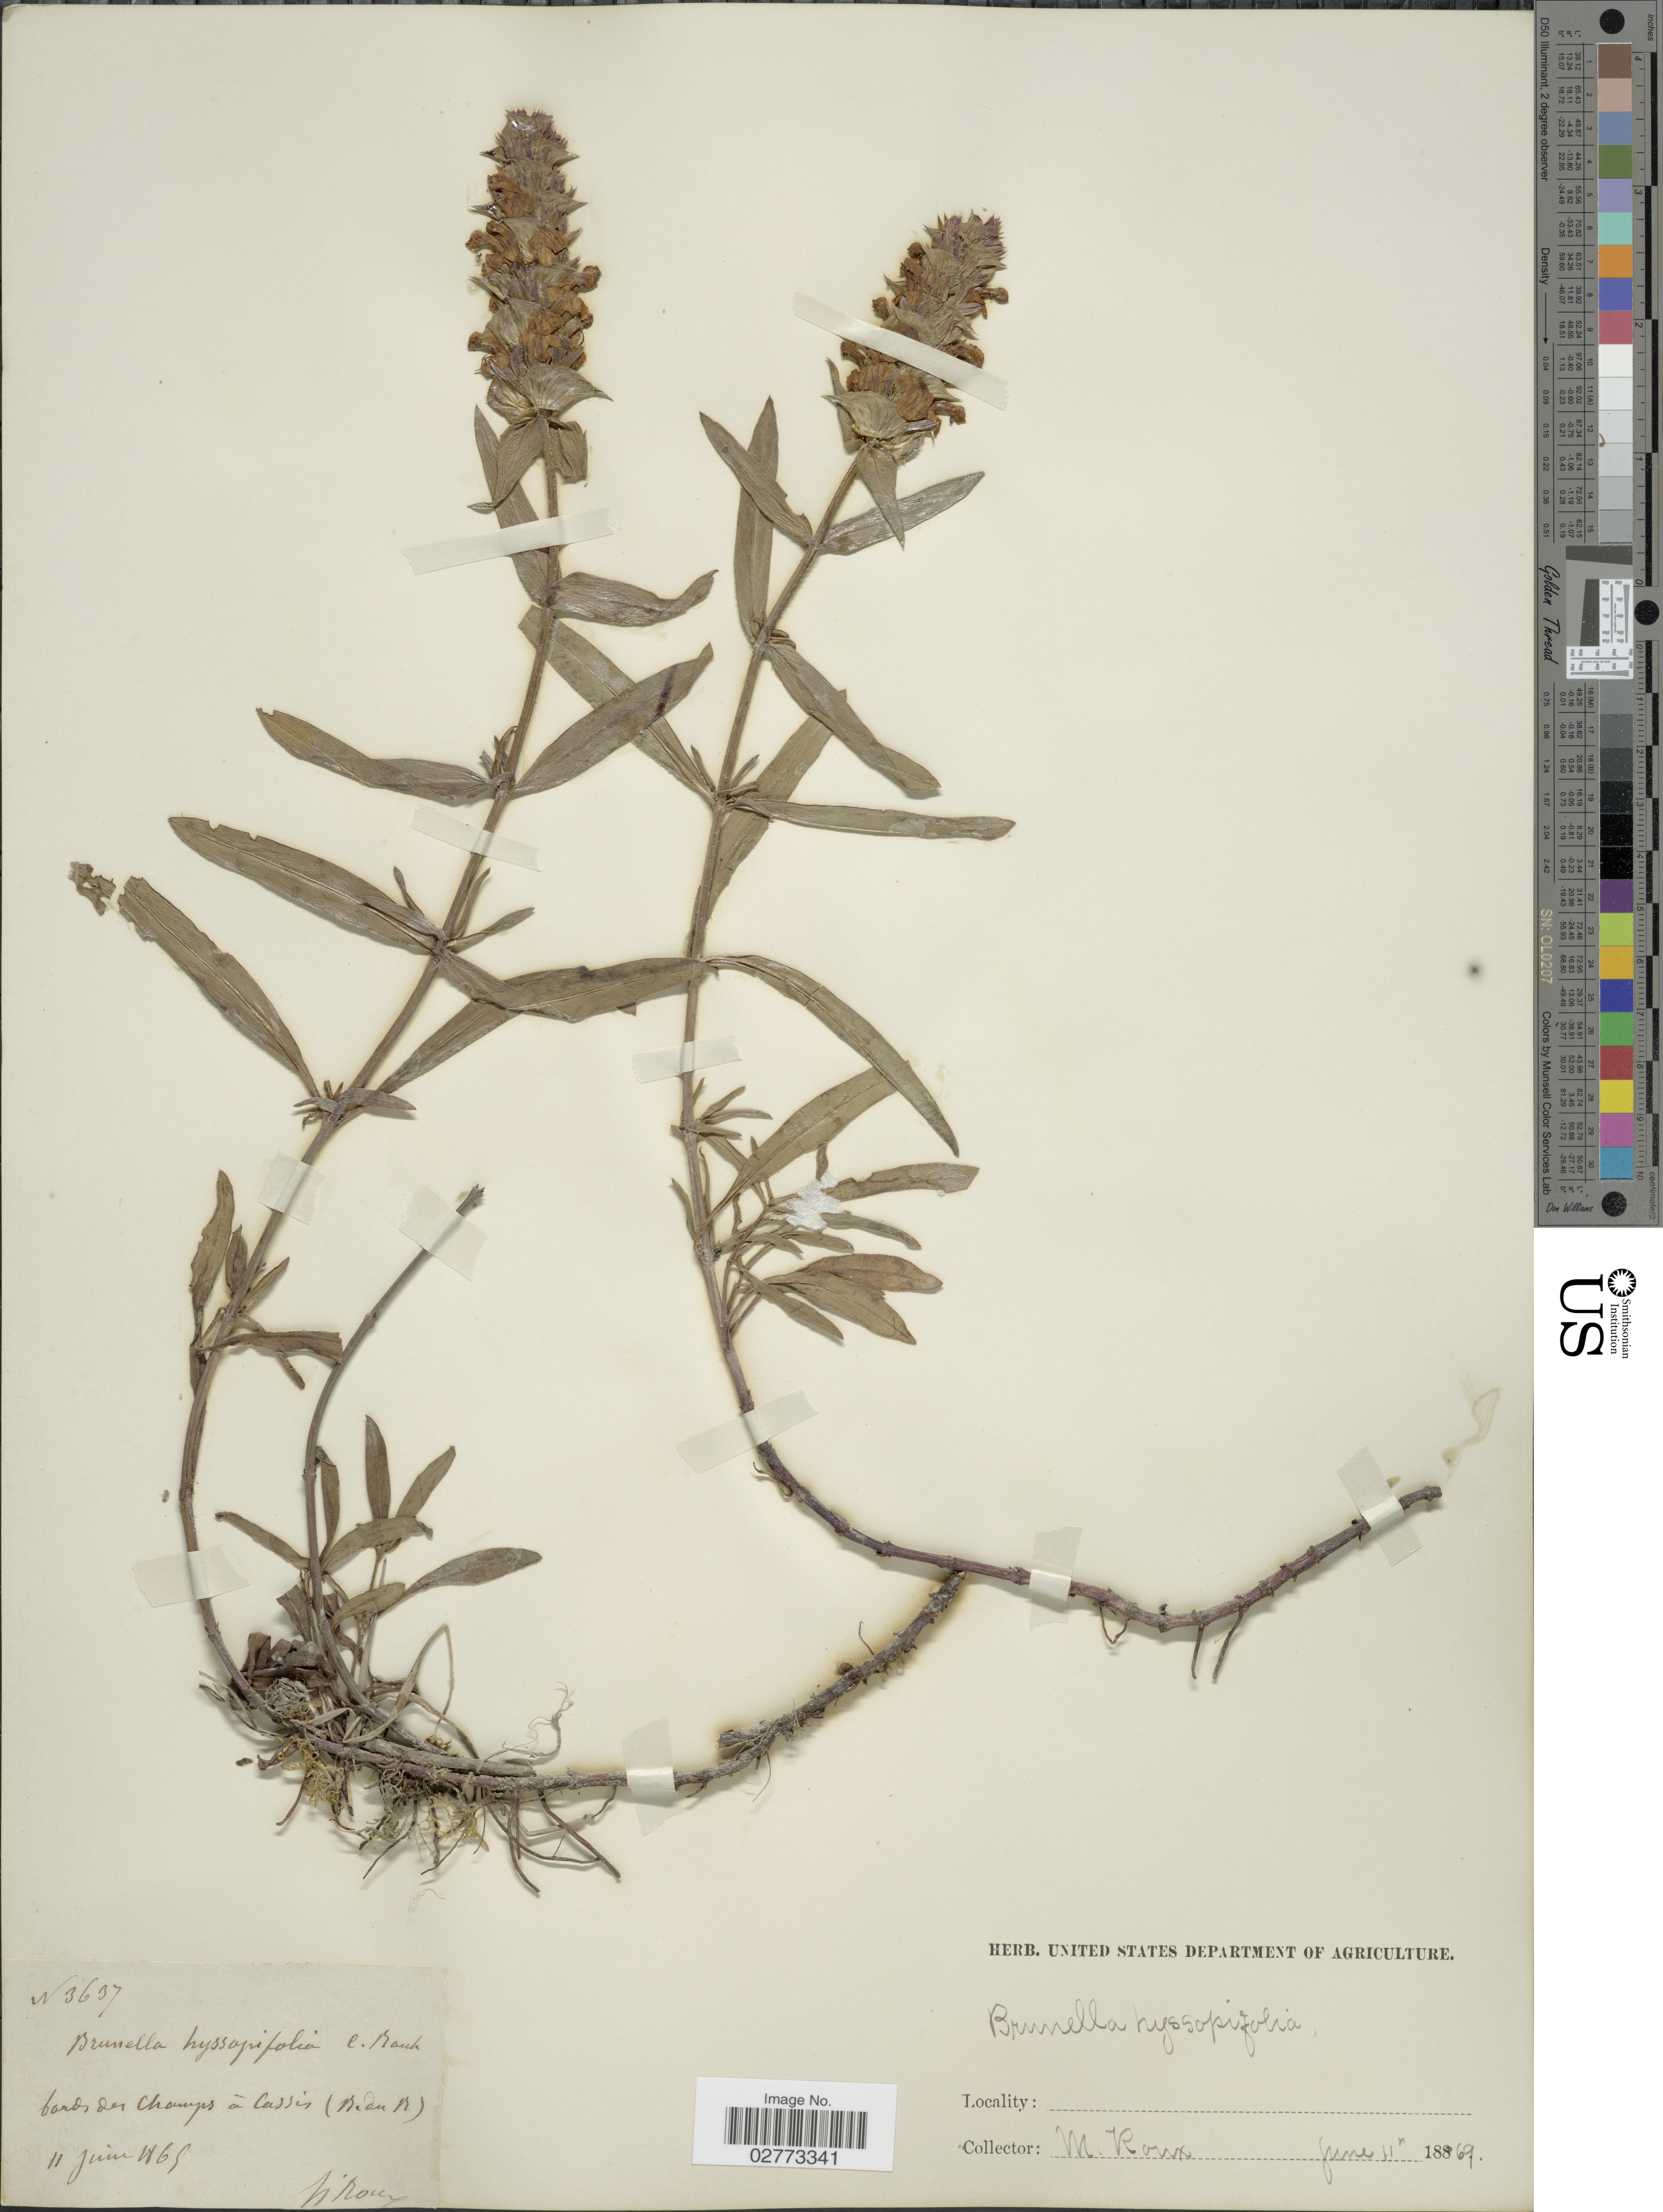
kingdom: Plantae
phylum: Tracheophyta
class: Magnoliopsida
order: Lamiales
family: Lamiaceae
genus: Prunella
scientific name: Prunella hyssopifolia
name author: L.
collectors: M. Roux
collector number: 3637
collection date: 1865-06-11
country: France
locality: Bords des champs à Cassis (B. du R.).